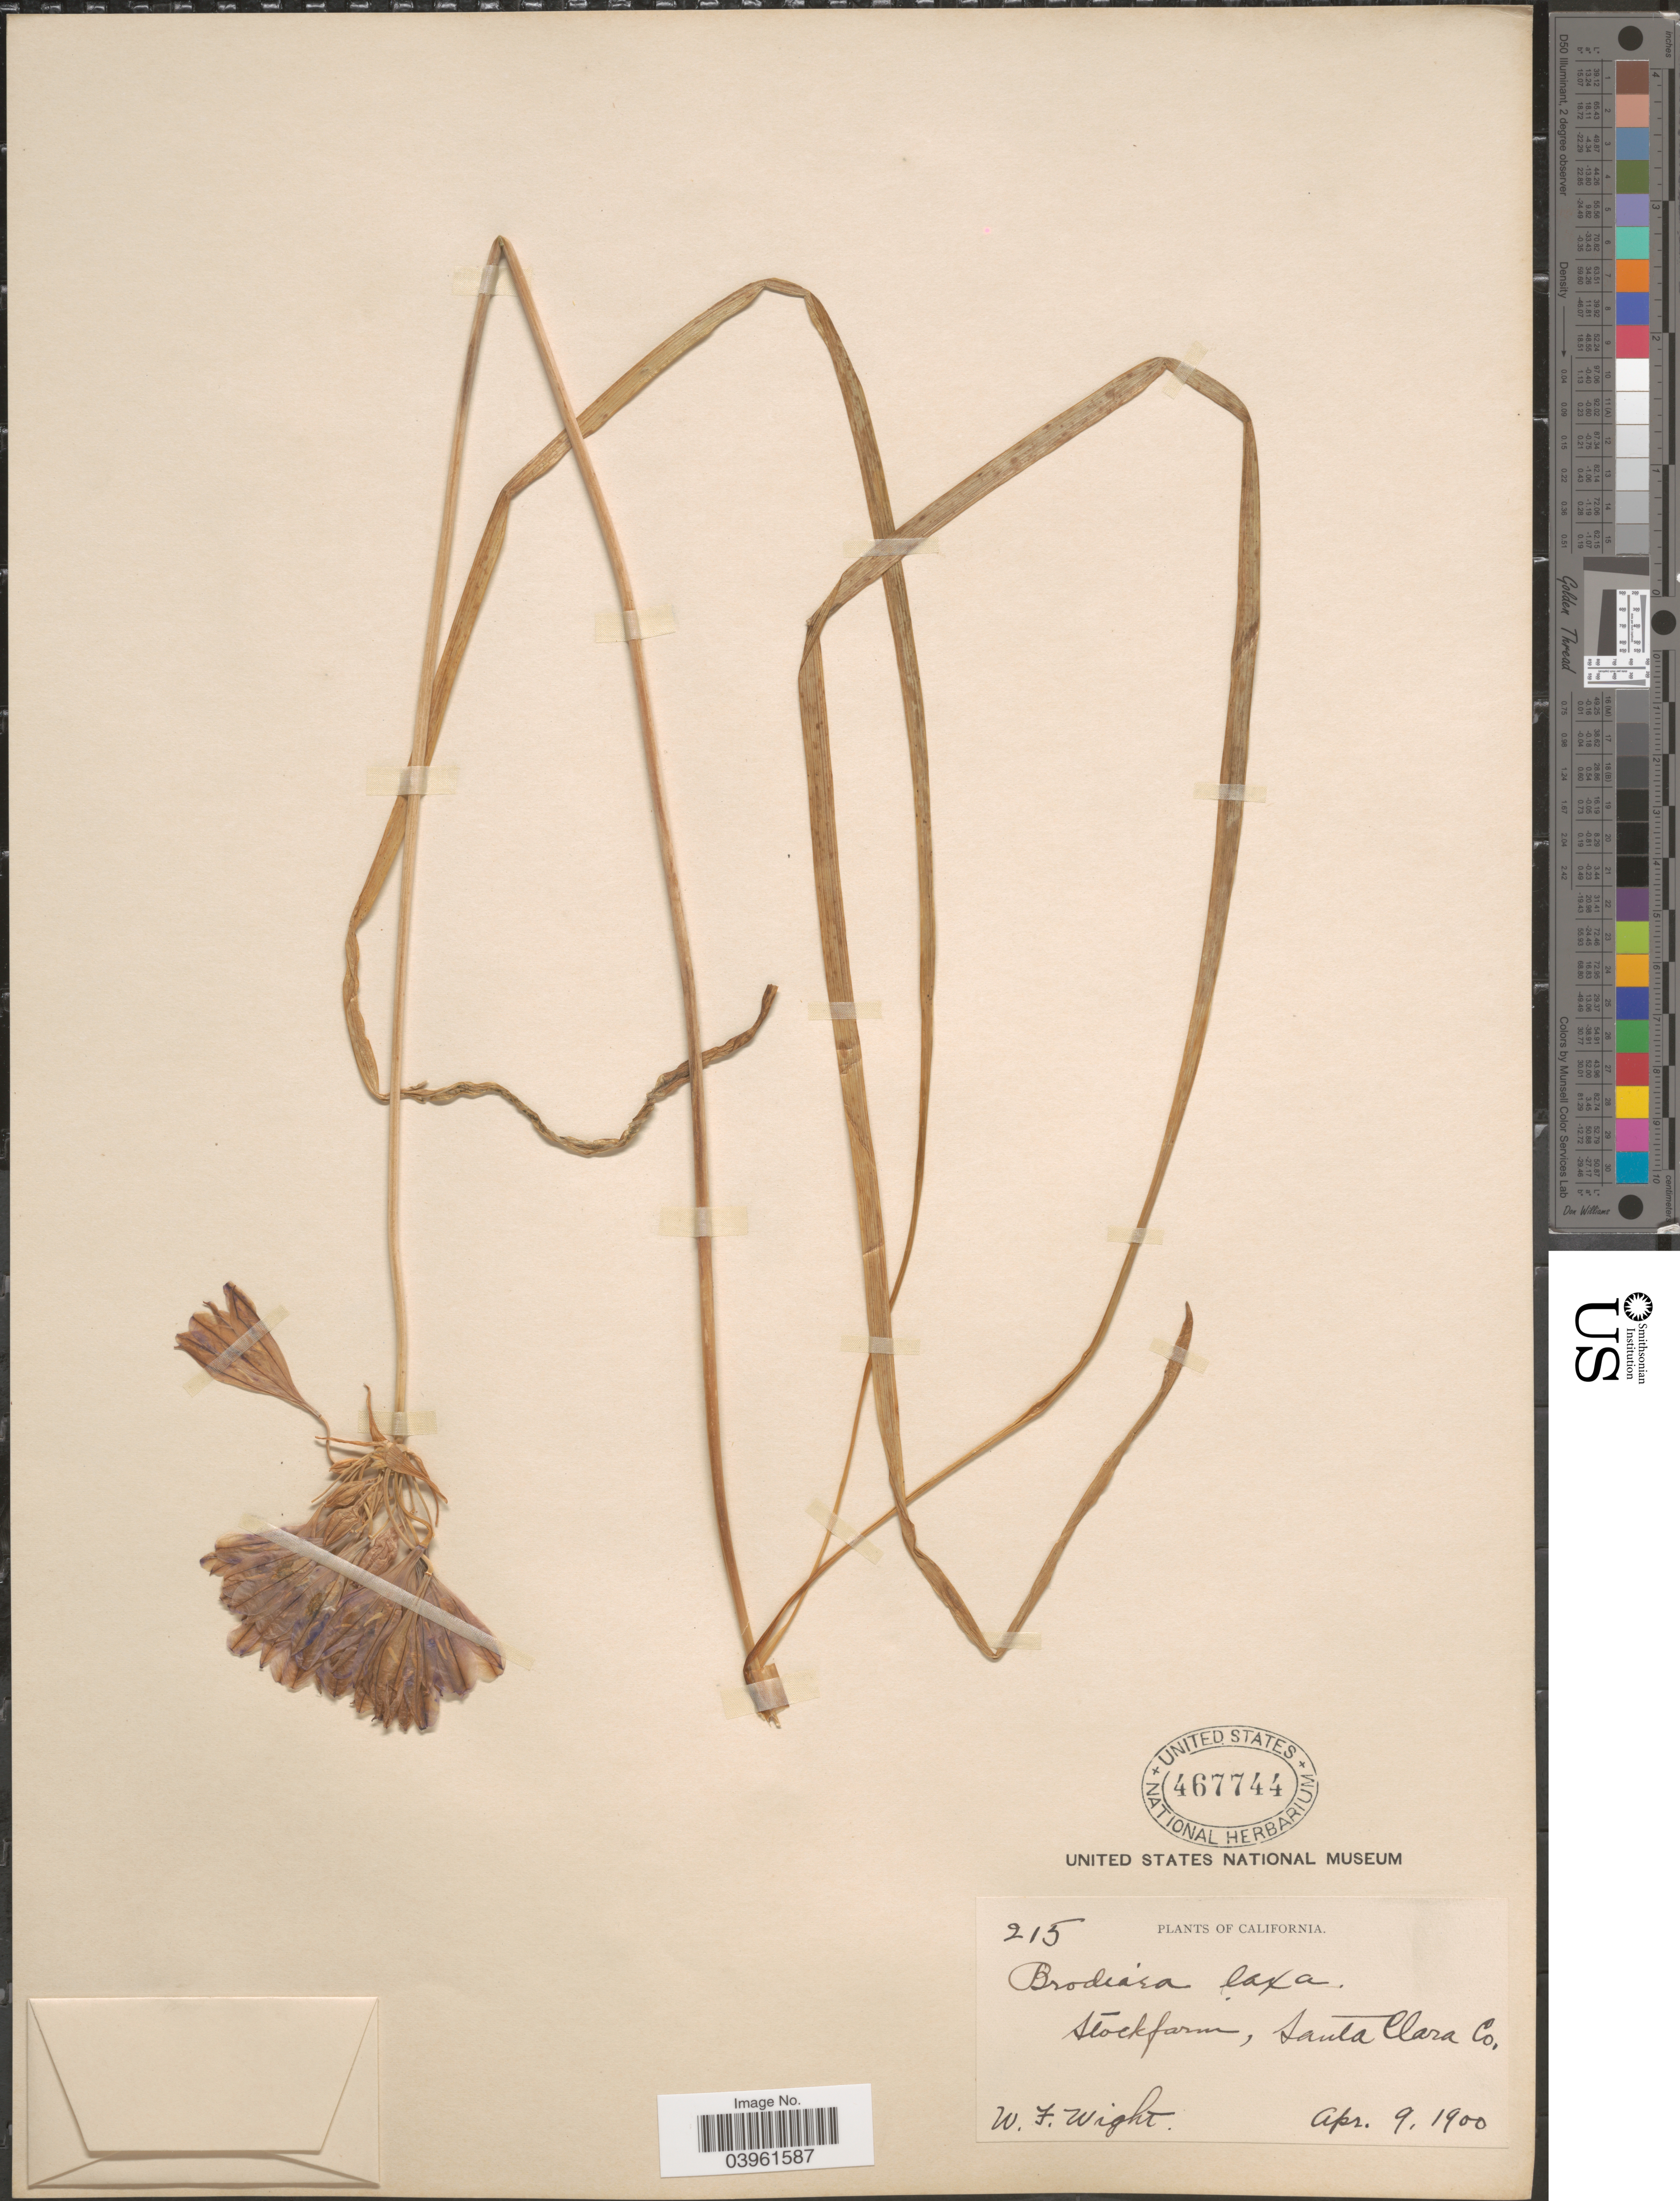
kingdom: Plantae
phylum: Tracheophyta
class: Liliopsida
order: Asparagales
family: Asparagaceae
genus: Triteleia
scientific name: Triteleia laxa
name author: Benth.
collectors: W. Wight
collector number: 215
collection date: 1900-04-09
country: United States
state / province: California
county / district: Santa Clara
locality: Stockfarm, Santa Clara Co.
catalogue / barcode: US 467744